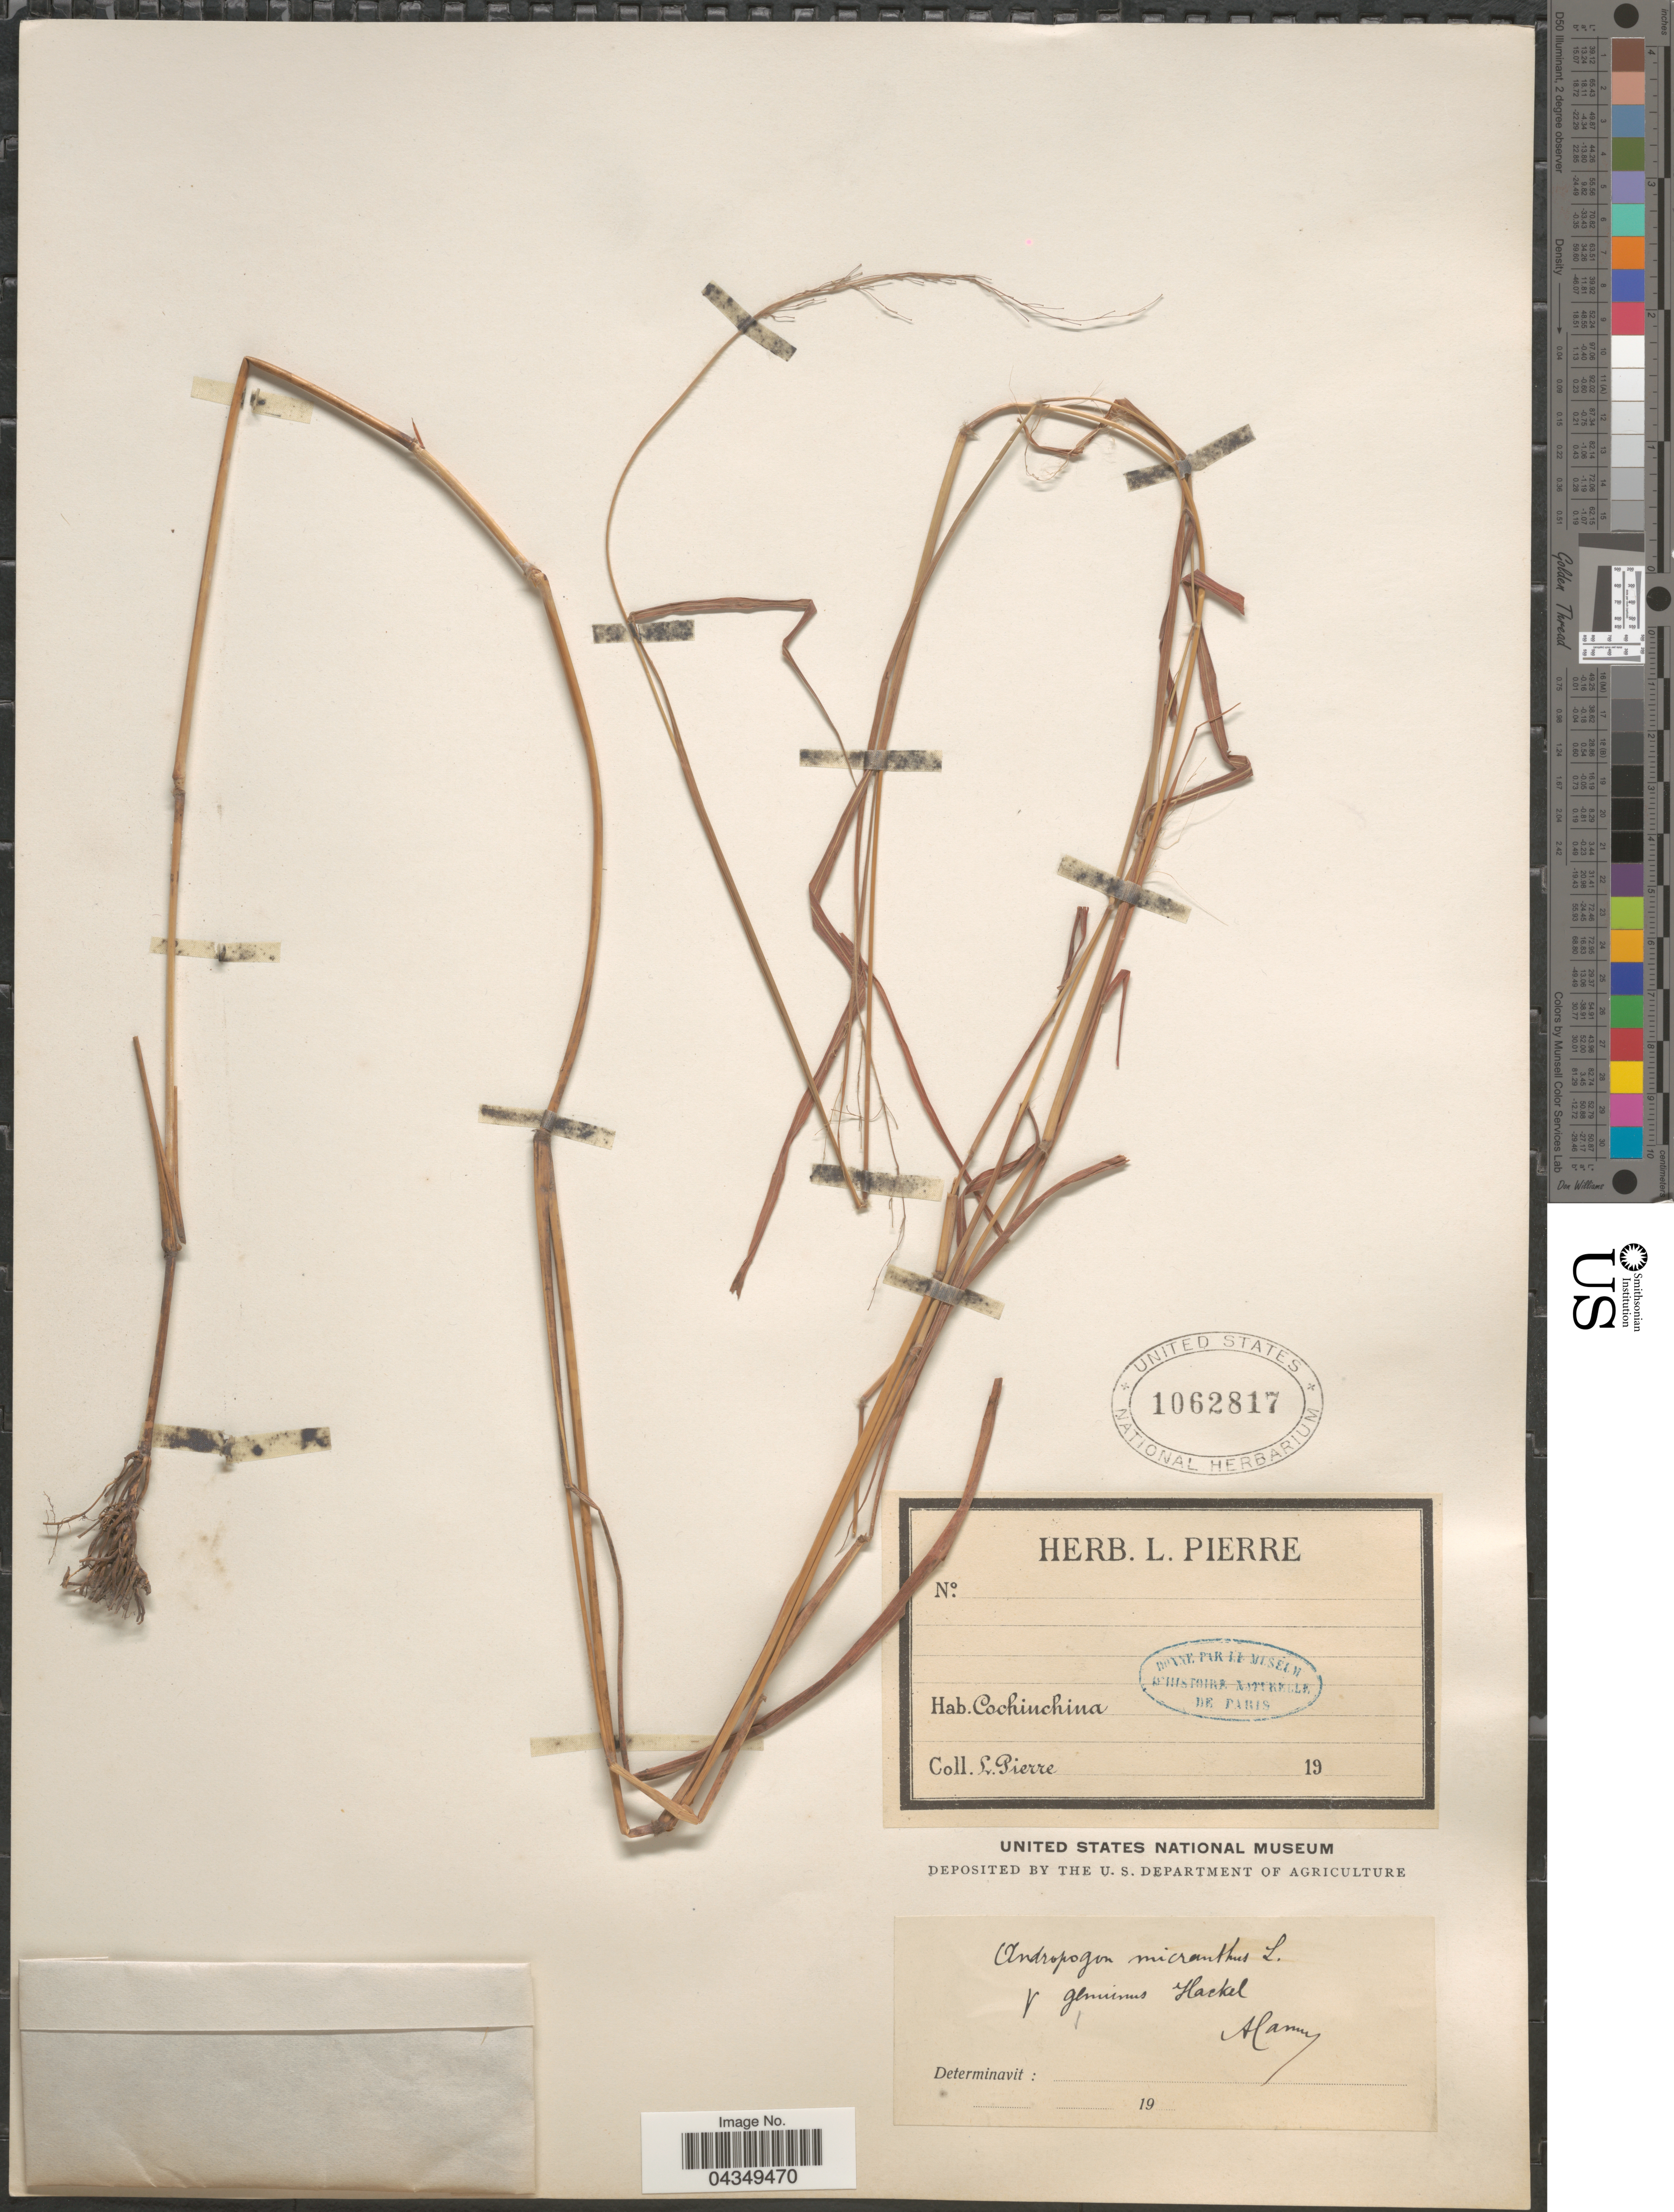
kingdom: Plantae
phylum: Tracheophyta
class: Liliopsida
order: Poales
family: Poaceae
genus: Capillipedium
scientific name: Capillipedium parviflorum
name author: (R. Br.) Stapf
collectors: L. Pierre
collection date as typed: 19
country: Vietnam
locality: Cochinchina.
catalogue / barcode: US 1062817